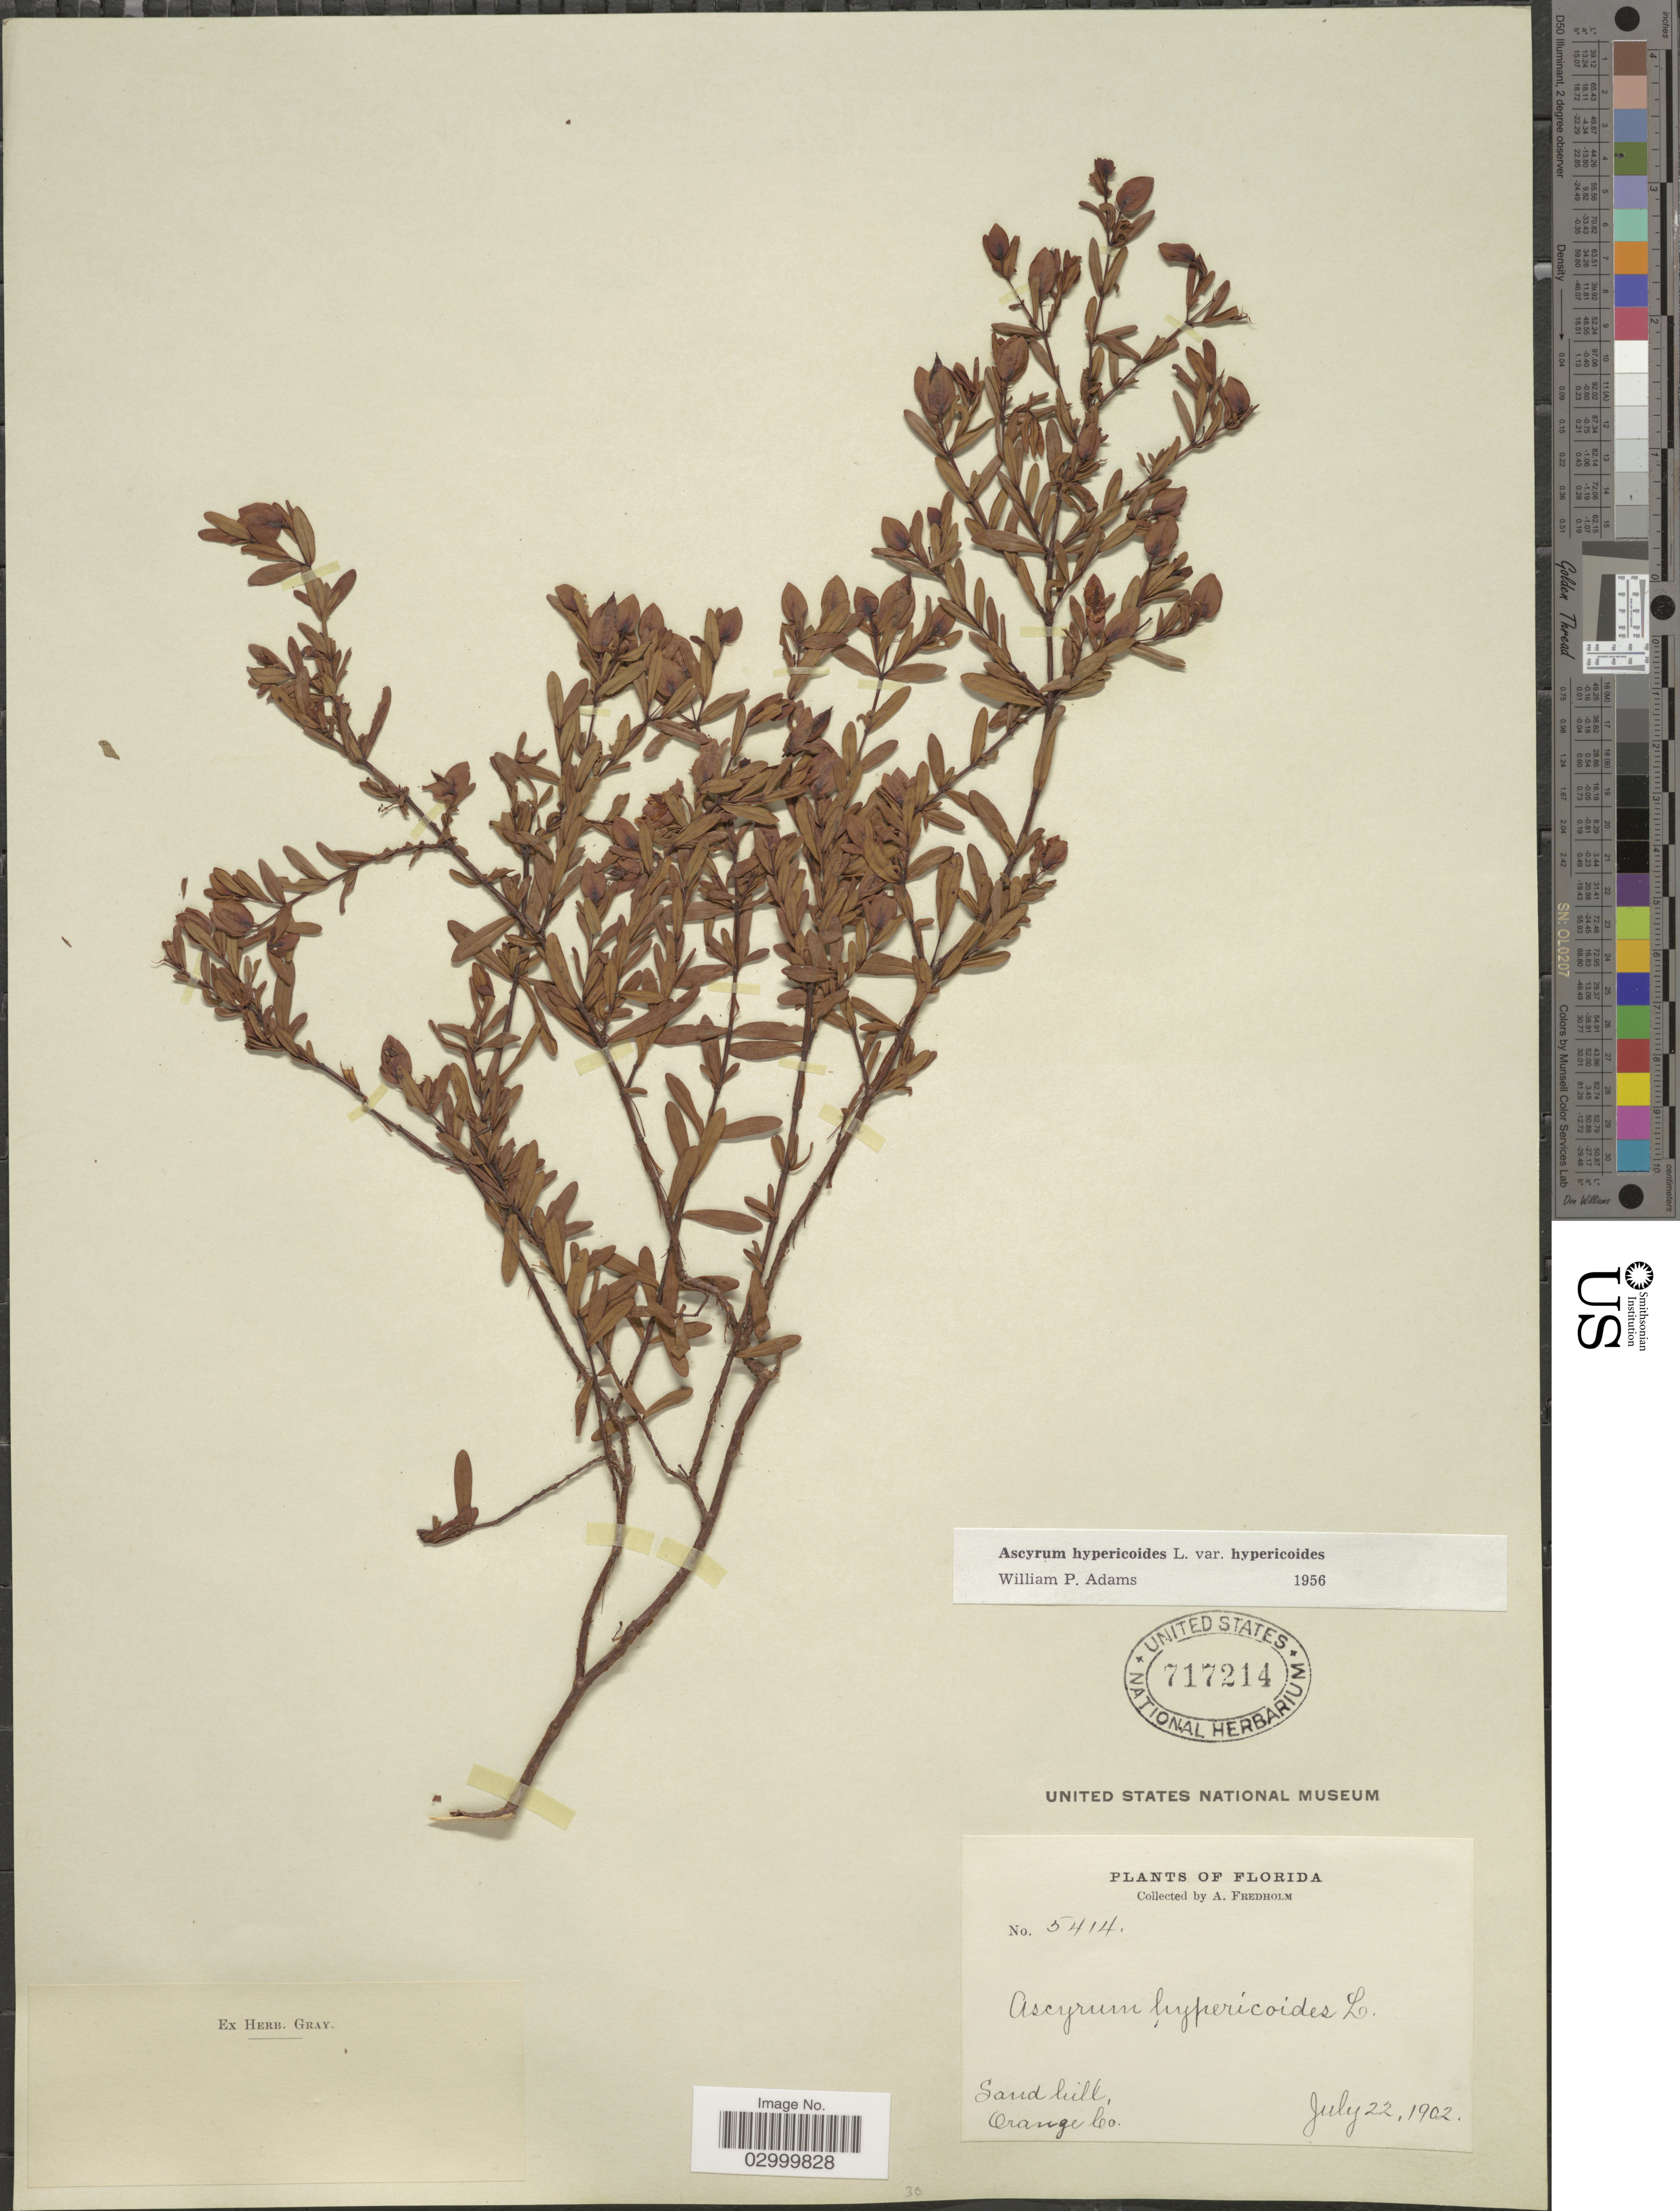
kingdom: Plantae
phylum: Tracheophyta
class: Magnoliopsida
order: Malpighiales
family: Hypericaceae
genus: Hypericum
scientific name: Hypericum hypericoides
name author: (L.) Crantz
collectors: A. Fredholm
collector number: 5414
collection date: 1902-07-22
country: United States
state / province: Florida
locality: Sand hill, Orange Co.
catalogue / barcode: US 717214